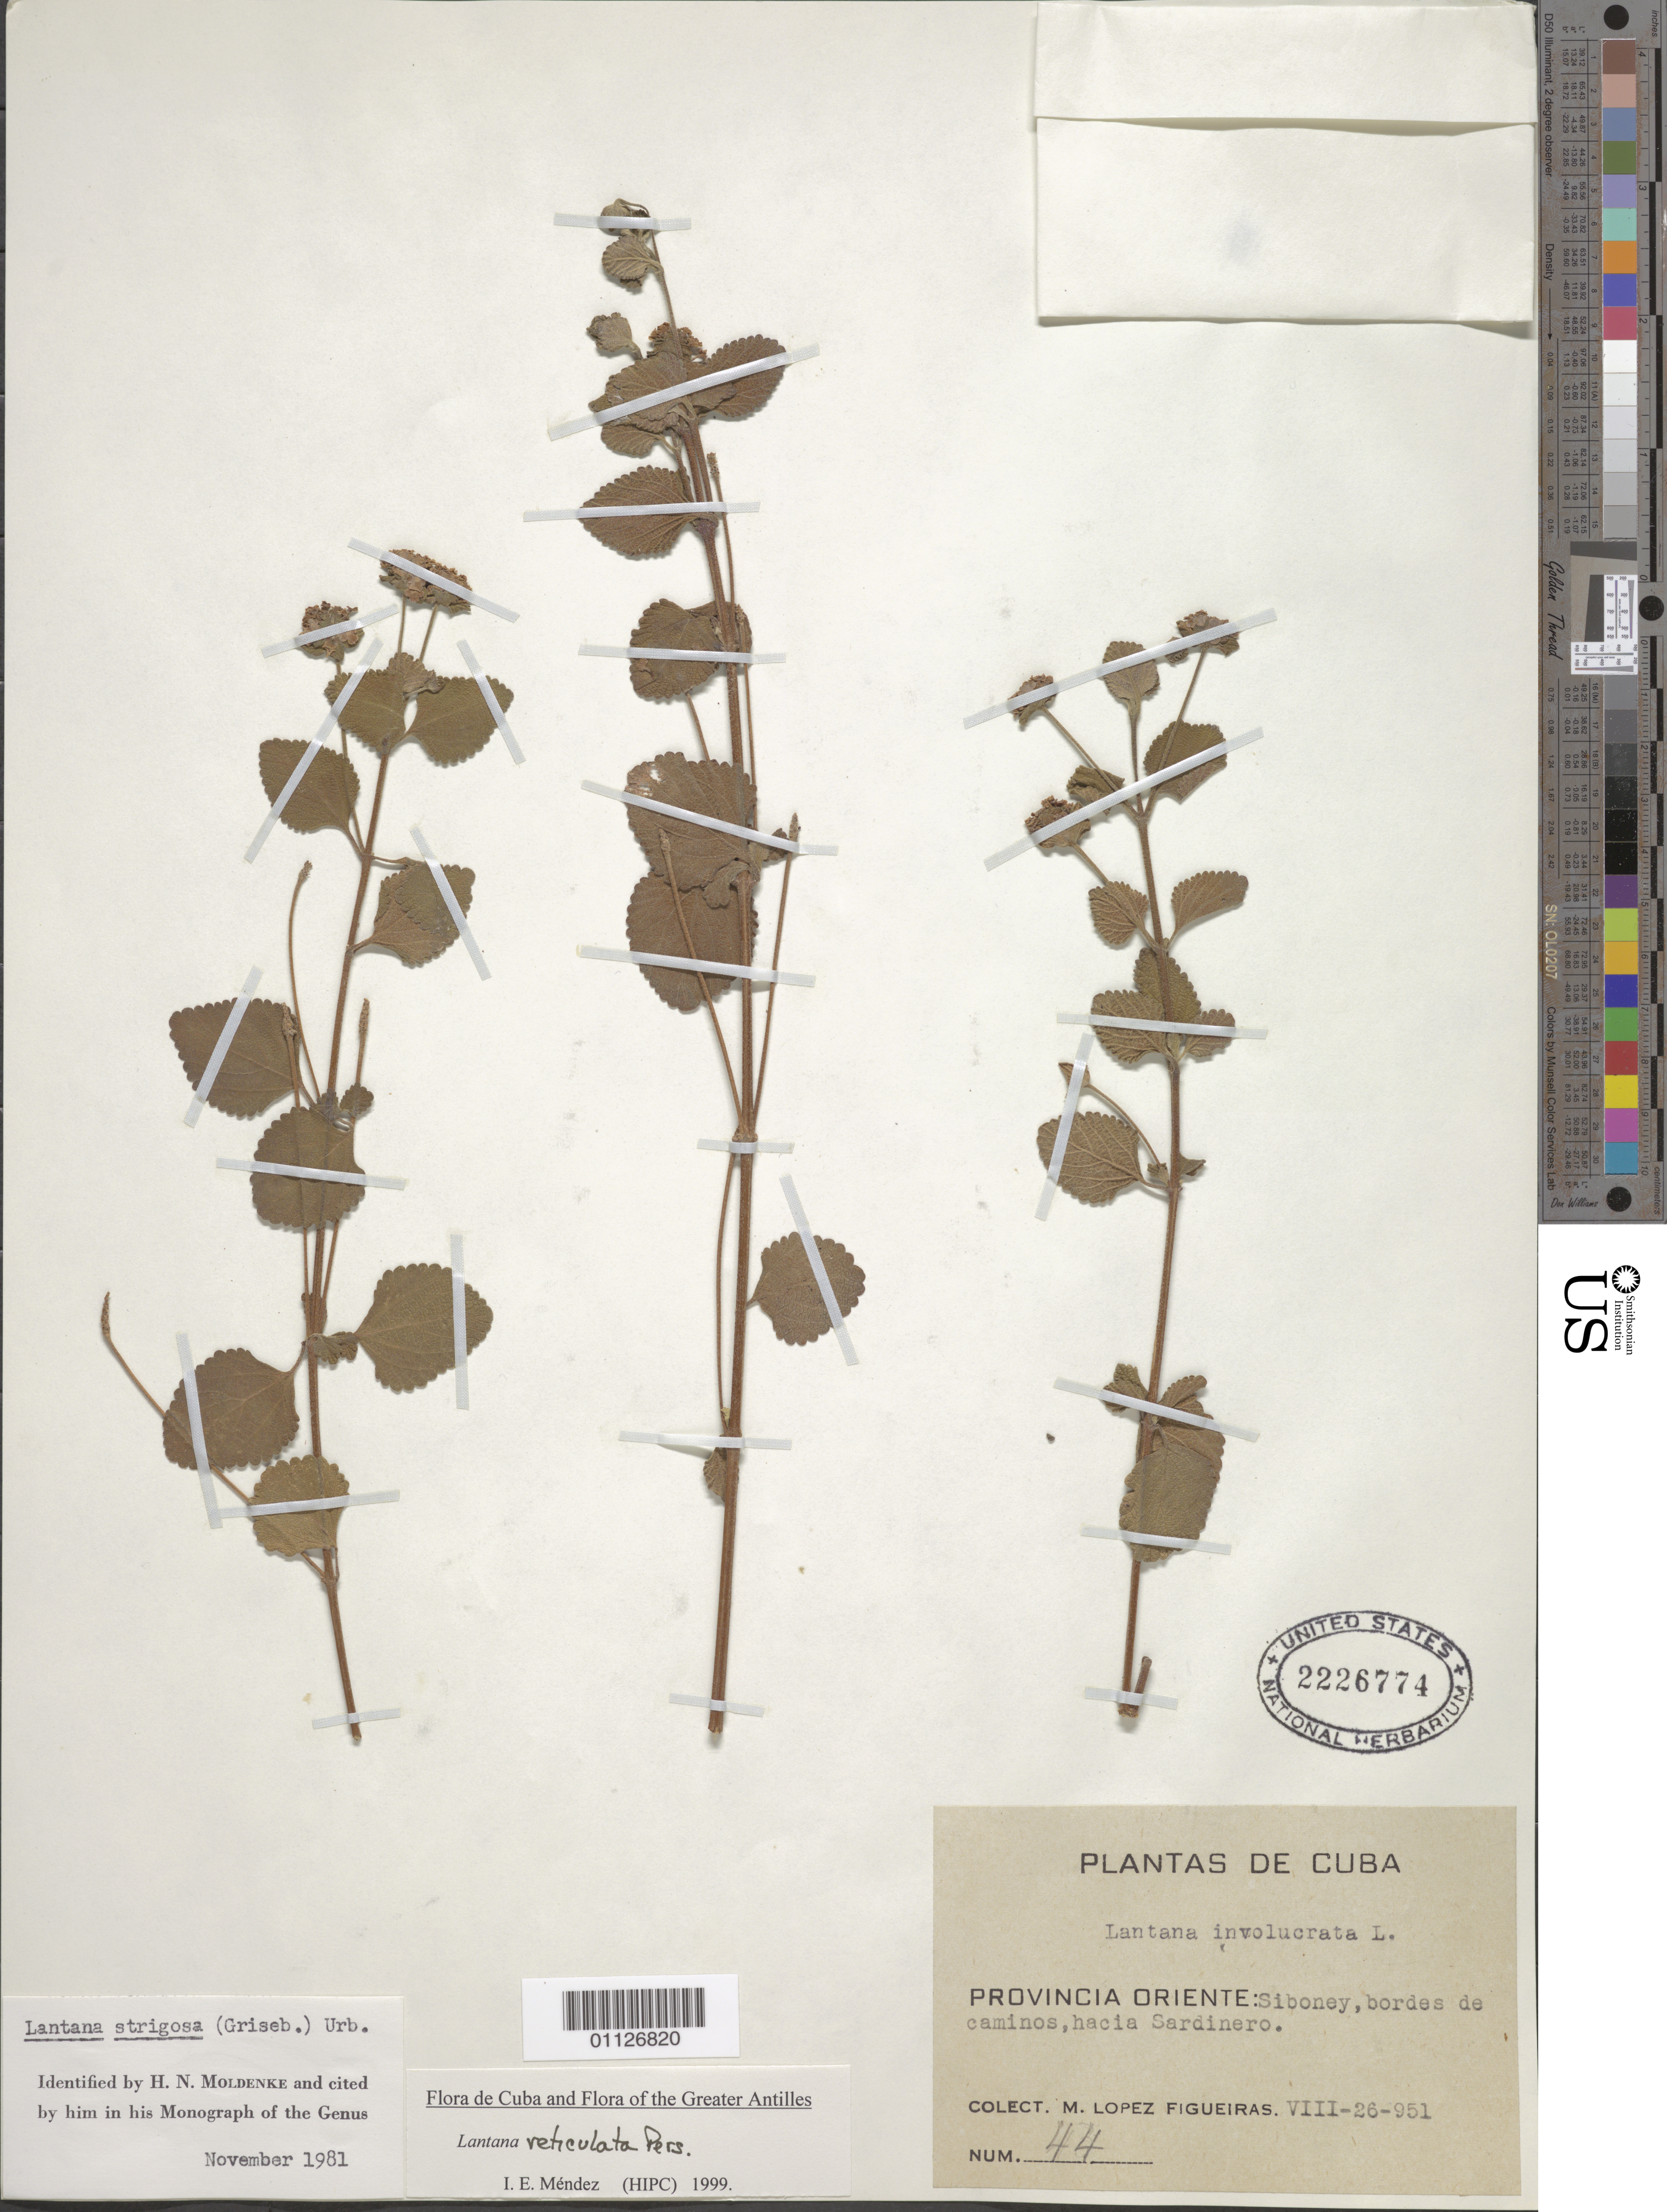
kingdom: Plantae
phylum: Tracheophyta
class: Magnoliopsida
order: Lamiales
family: Verbenaceae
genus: Lantana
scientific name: Lantana reticulata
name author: Pers.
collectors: M. López Figueiras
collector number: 44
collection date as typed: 26 Aug 1951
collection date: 1951-08-26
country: Cuba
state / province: Santiago de Cuba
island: Cuba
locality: Siboney, bordes de caminos, hacia Sardinero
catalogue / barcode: US 2226774